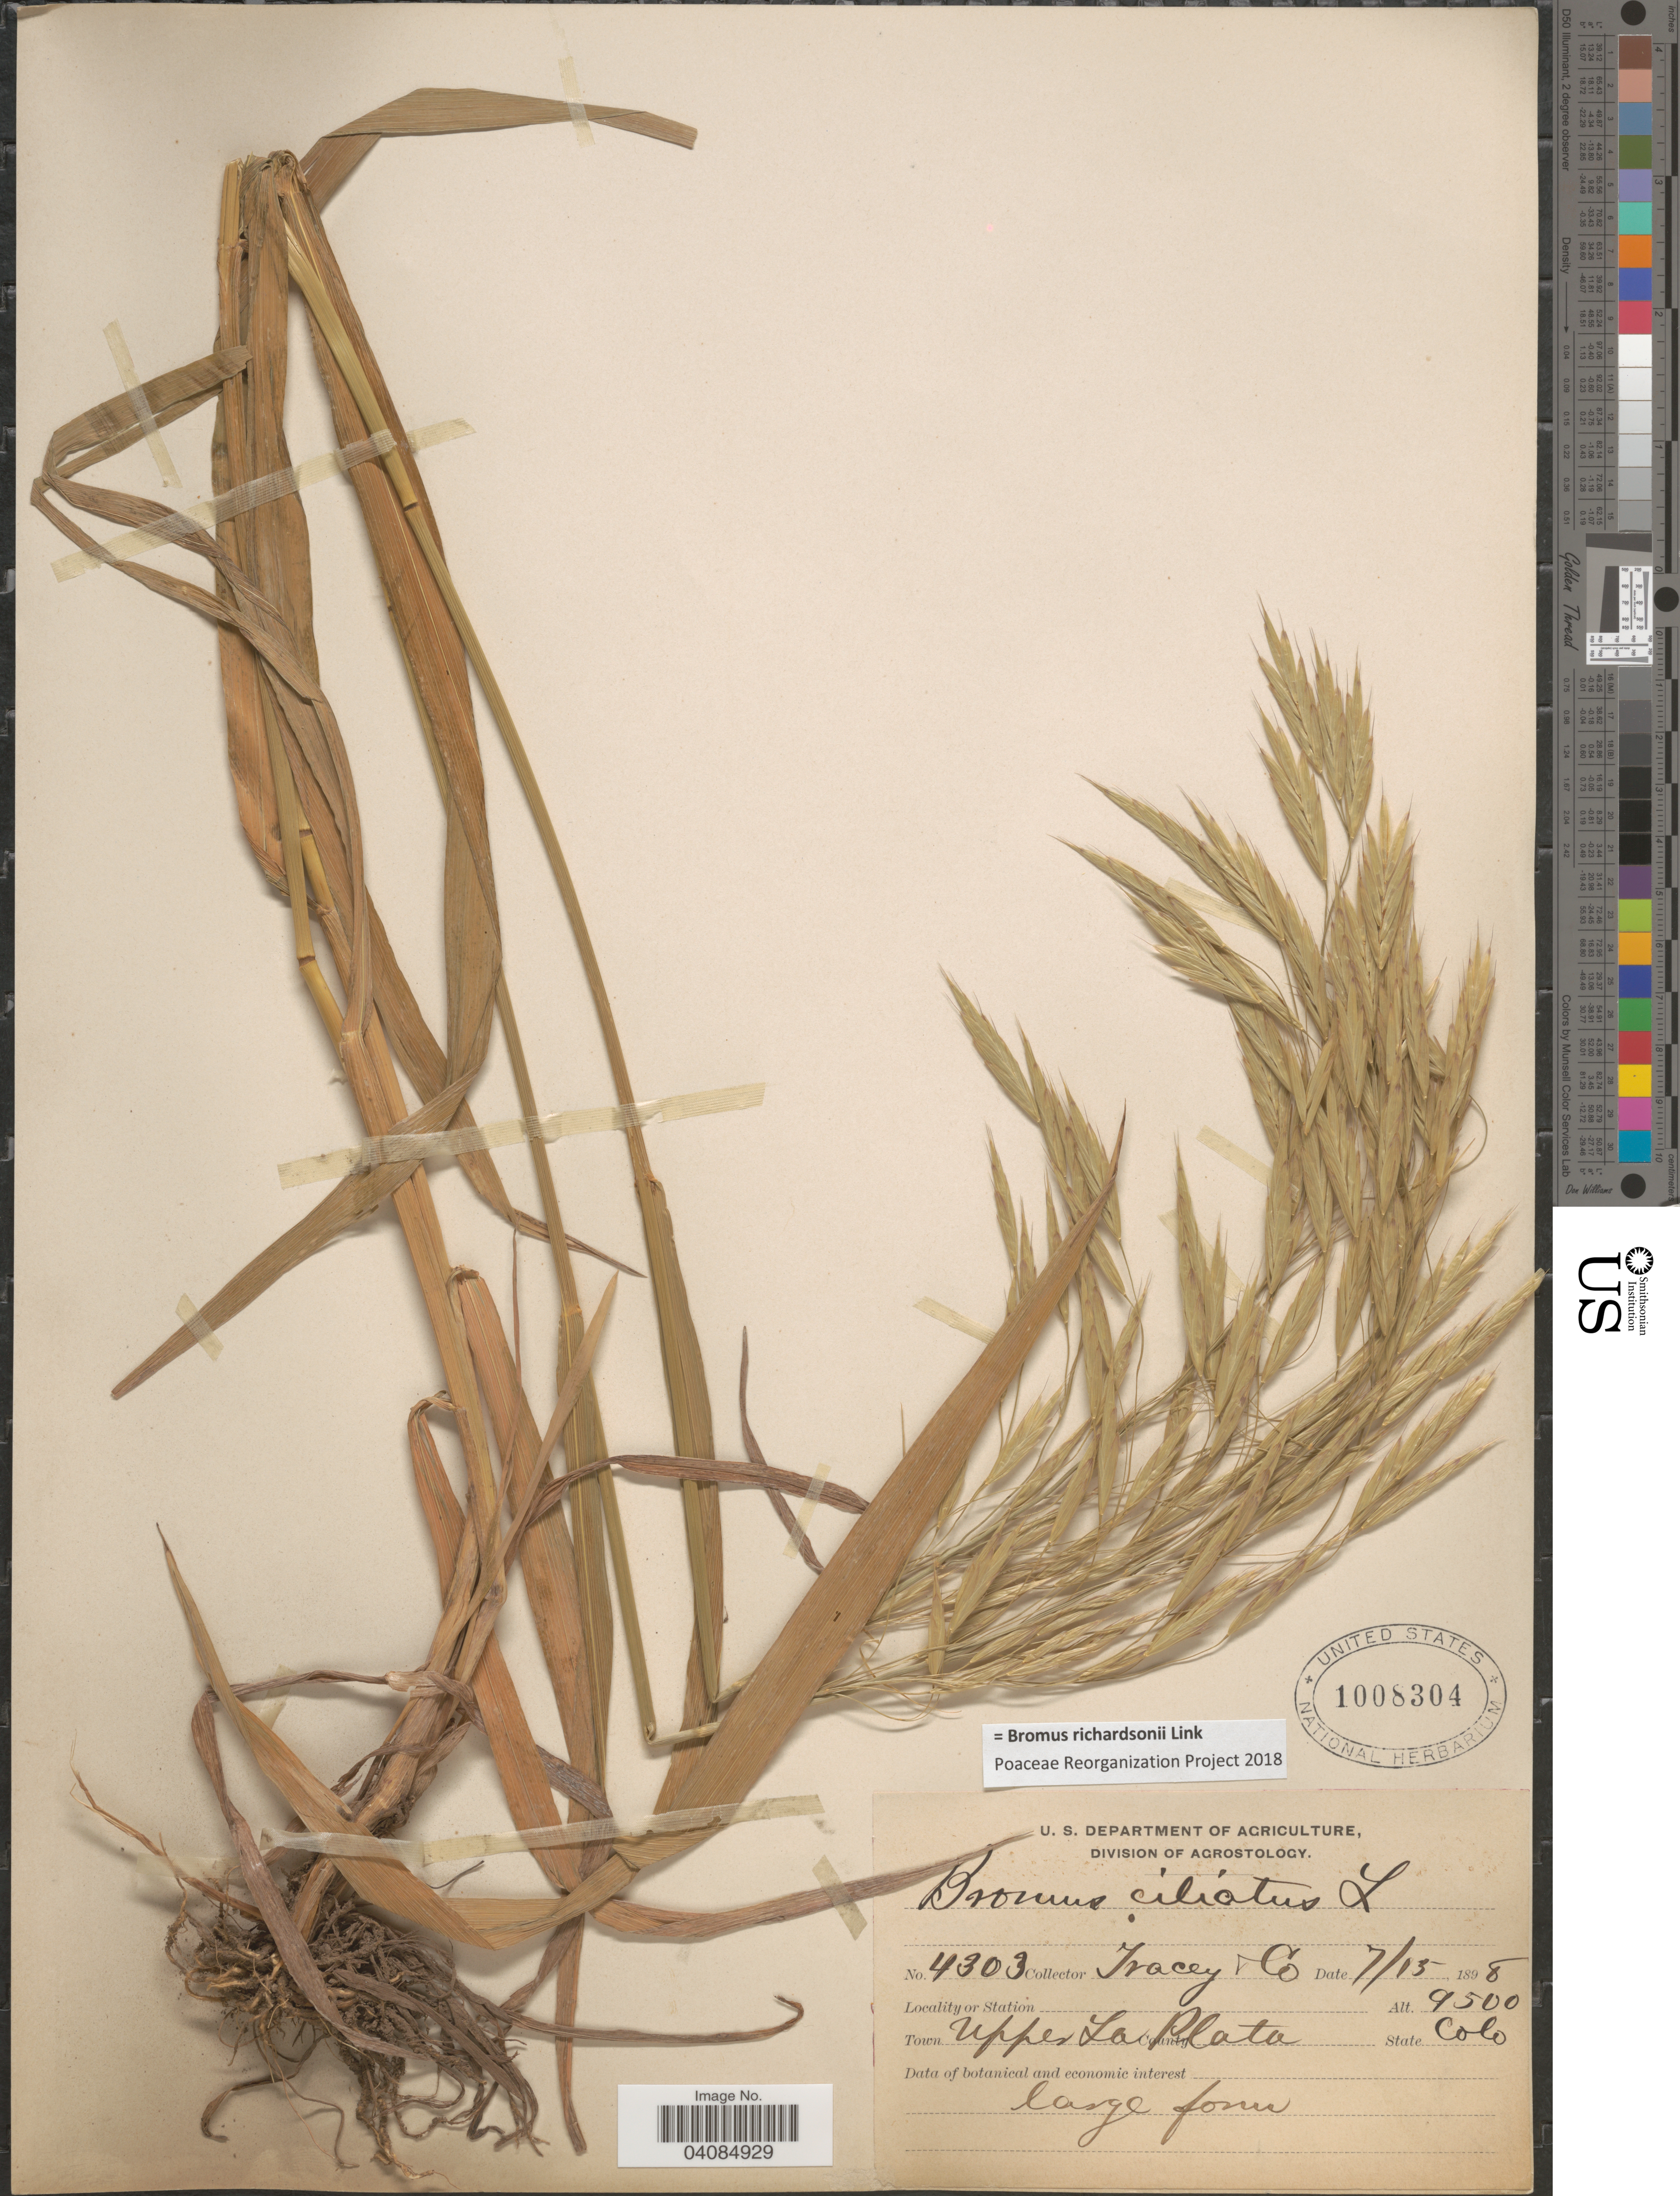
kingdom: Plantae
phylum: Tracheophyta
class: Liliopsida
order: Poales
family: Poaceae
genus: Bromus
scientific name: Bromus racemosus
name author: L.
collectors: Tracey & et al.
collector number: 4303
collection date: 1898-07-15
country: United States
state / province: Colorado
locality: Town Upper La Plata.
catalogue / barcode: US 1008304